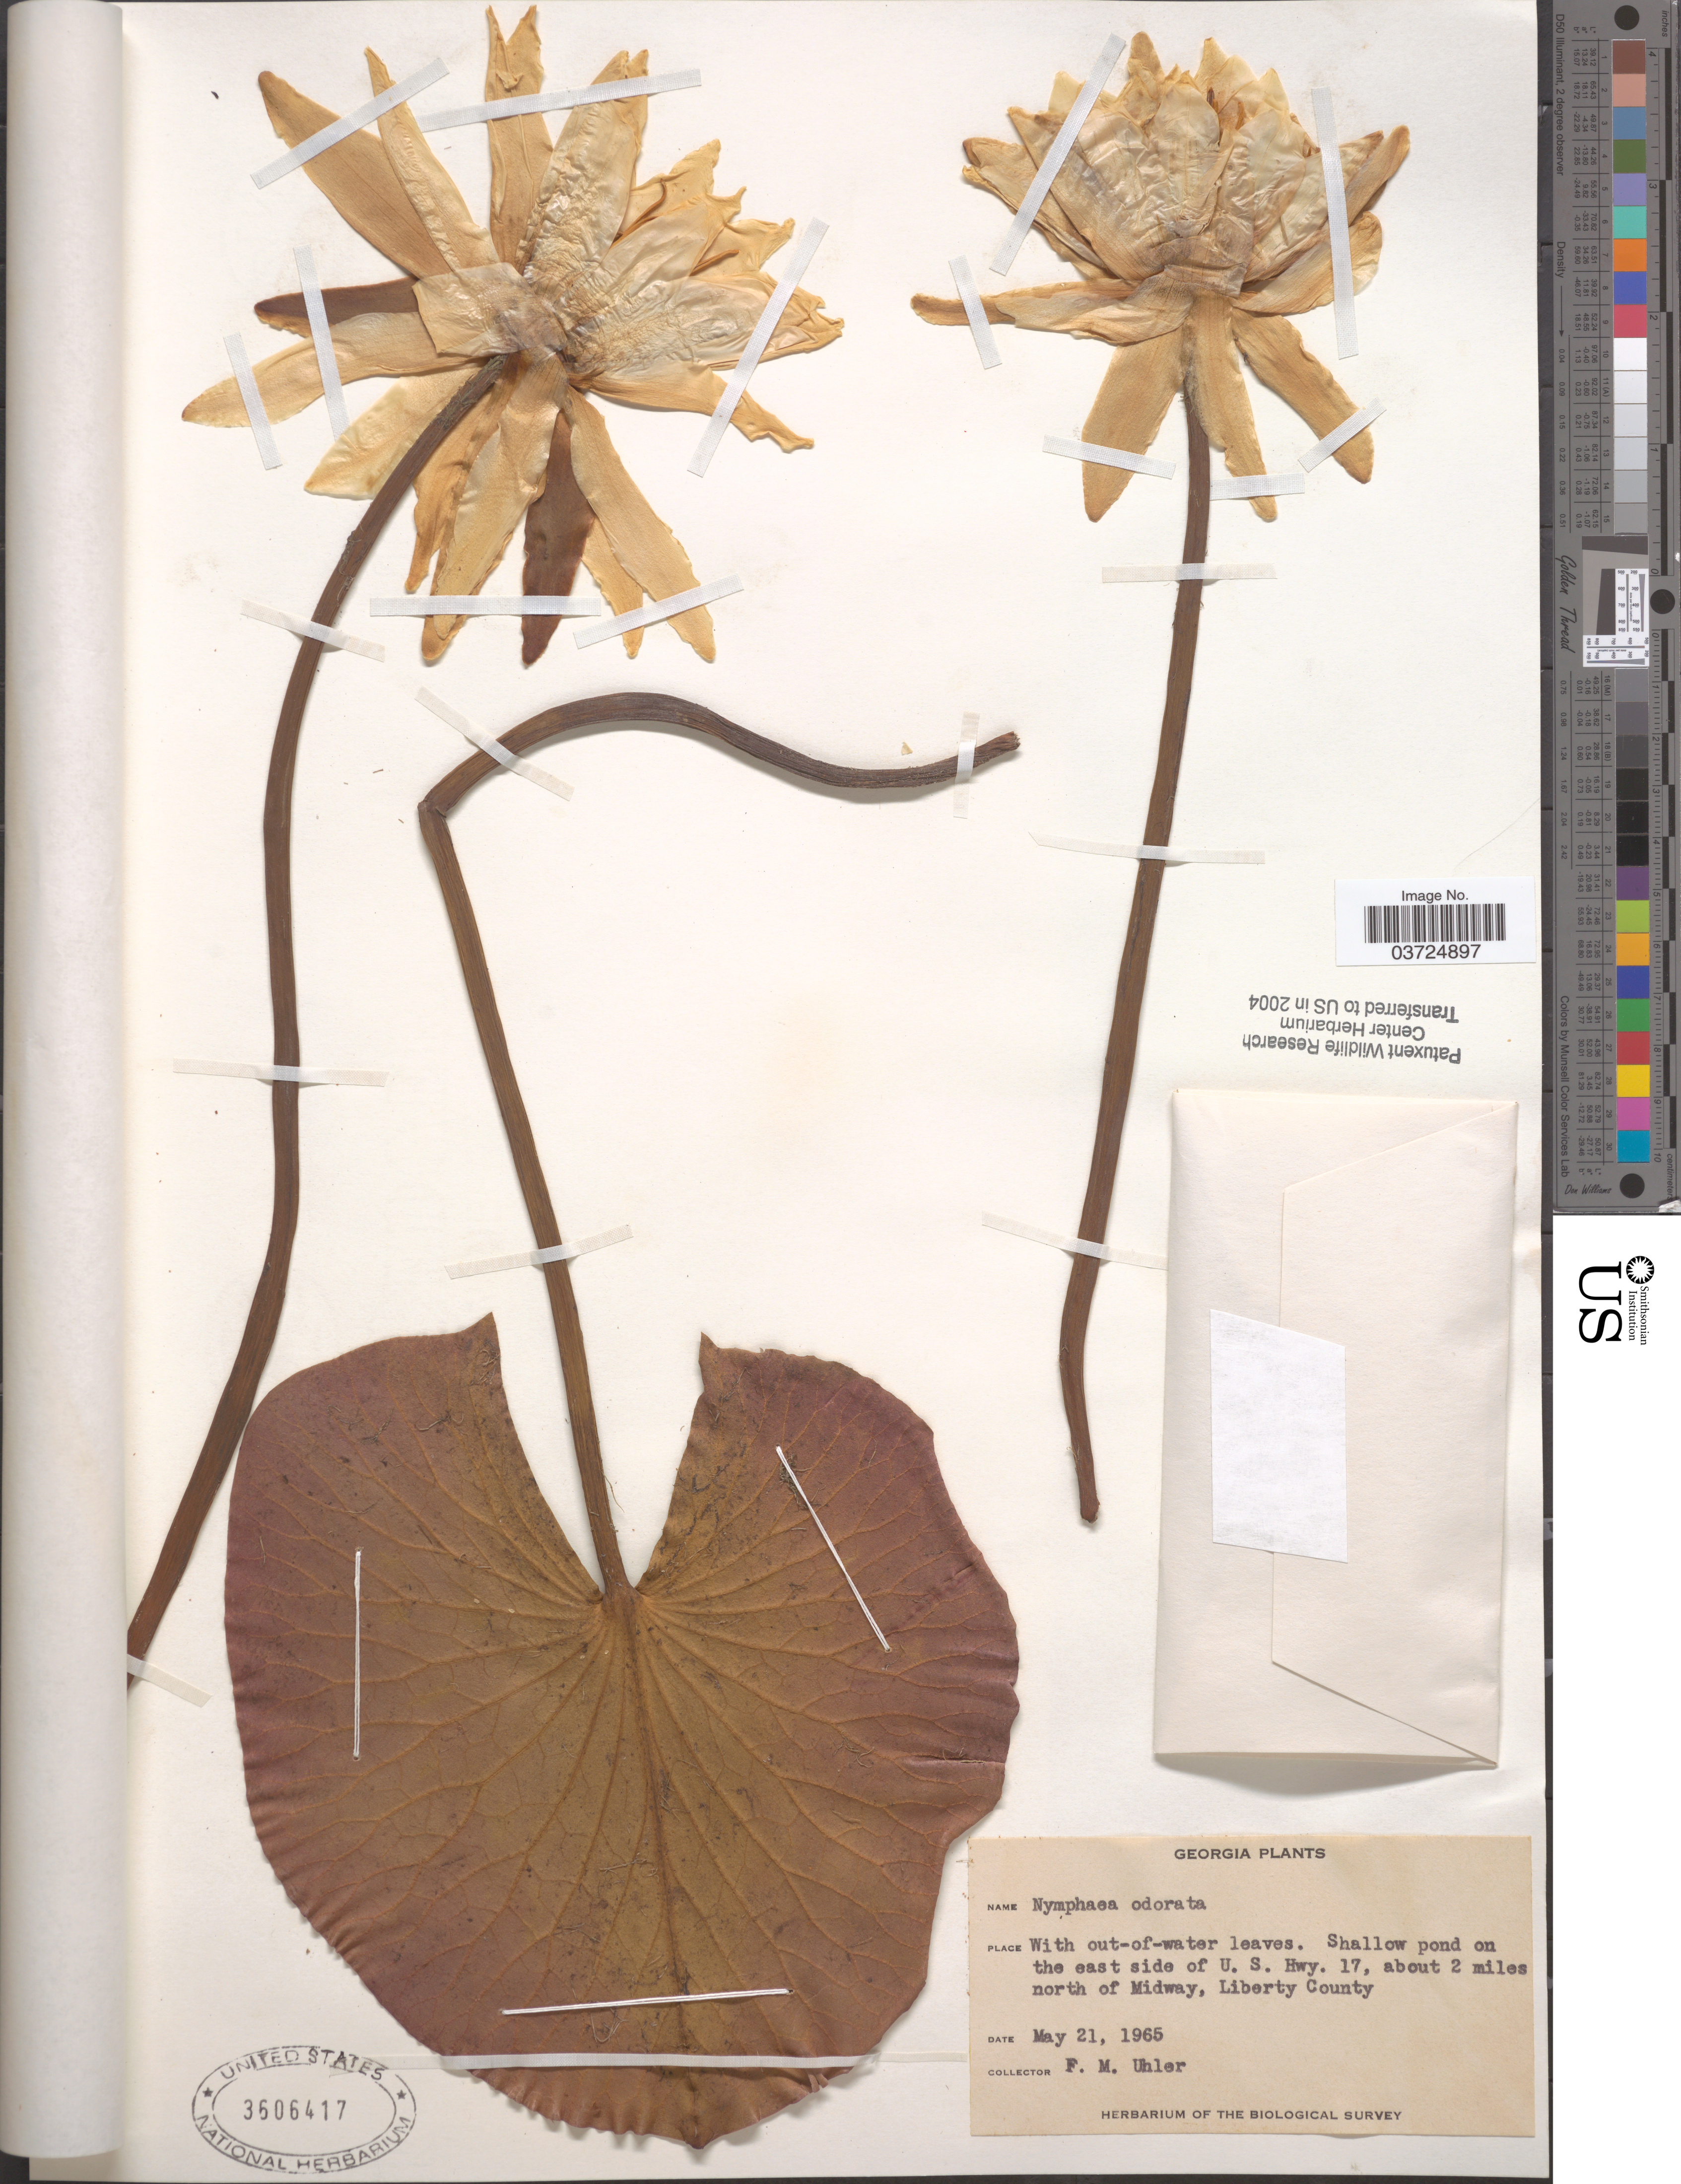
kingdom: Plantae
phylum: Tracheophyta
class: Magnoliopsida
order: Nymphaeales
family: Nymphaeaceae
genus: Nymphaea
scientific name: Nymphaea odorata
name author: Aiton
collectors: F. M. Uhler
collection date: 1965-05-21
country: United States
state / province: Georgia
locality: Shallow pond on the east side of U. S. Hwy. 17, about 2 miles north of Midway, Liberty County.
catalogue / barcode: US 3606417